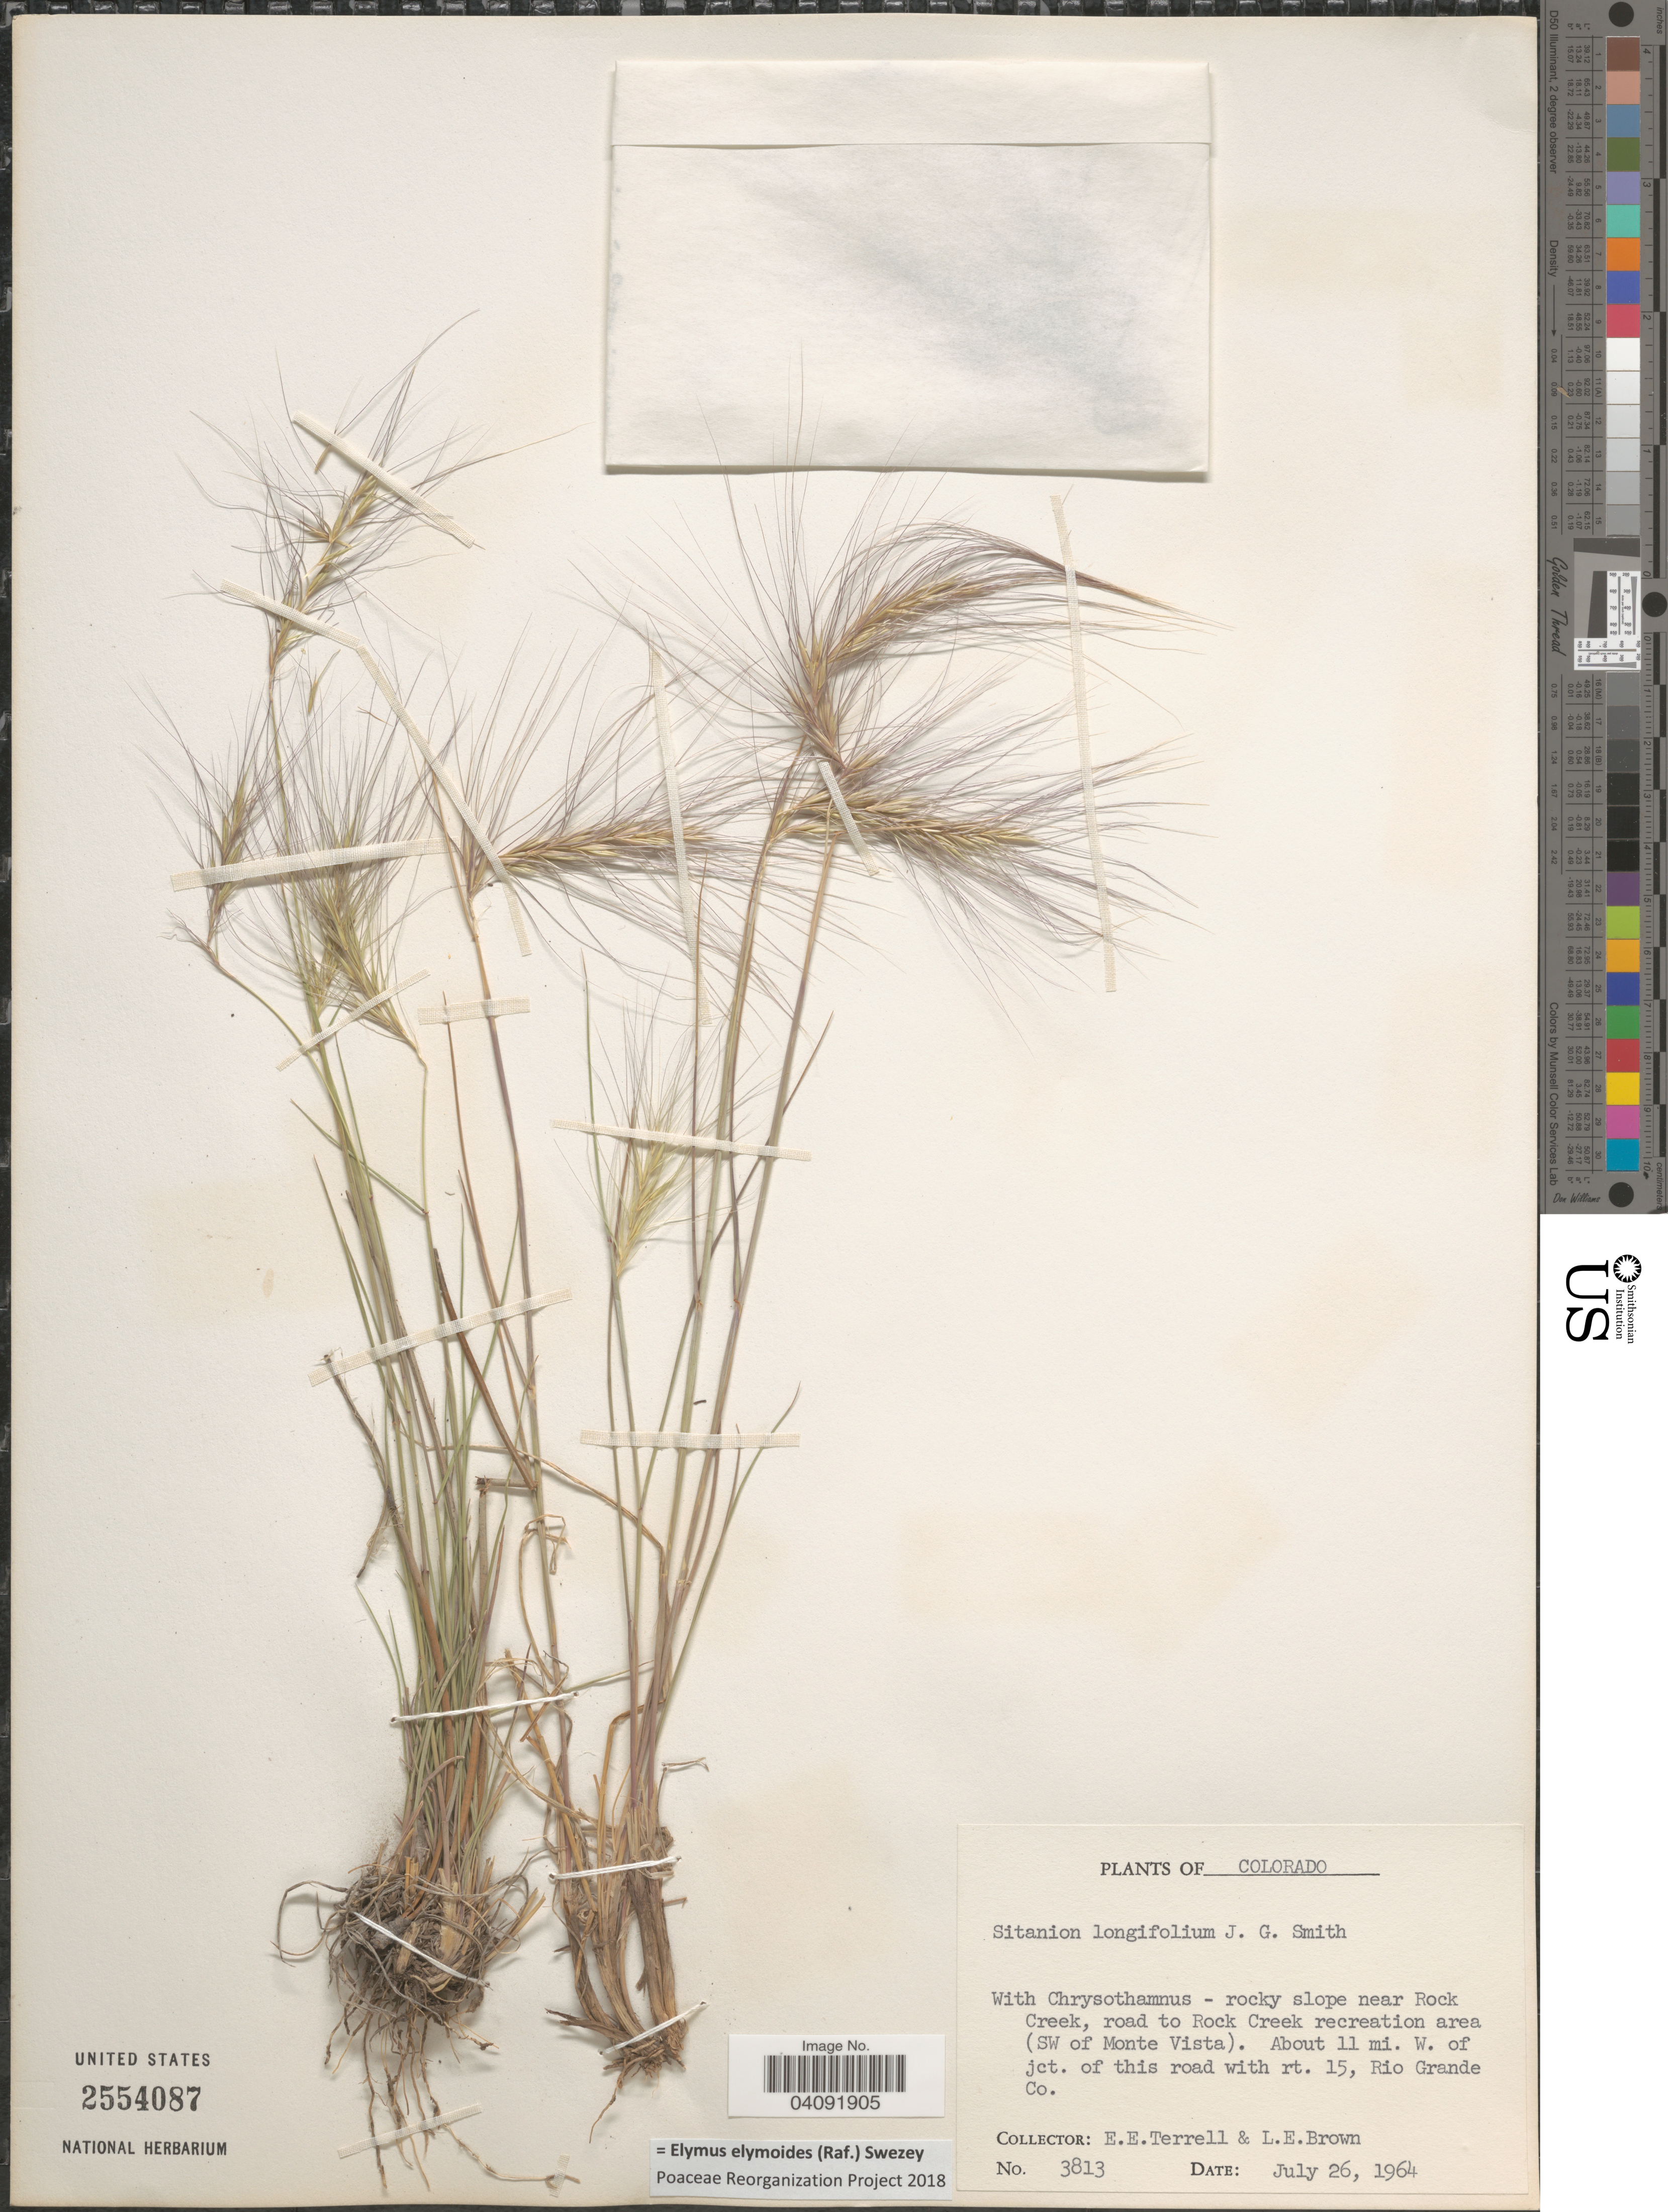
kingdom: Plantae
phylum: Tracheophyta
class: Liliopsida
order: Poales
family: Poaceae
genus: Elymus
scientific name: Elymus elymoides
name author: (Raf.) Swezey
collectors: E. E. Terrell & L. E. Brown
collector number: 3813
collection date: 1964-07-26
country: United States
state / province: Colorado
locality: Rocky slope near Rock Creek, road to Rock Creek recreation area (SW of Monte Vista). About 11 mi. W. of jct. of this road with rt. 15, Rio Grande Co.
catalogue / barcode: US 2554087